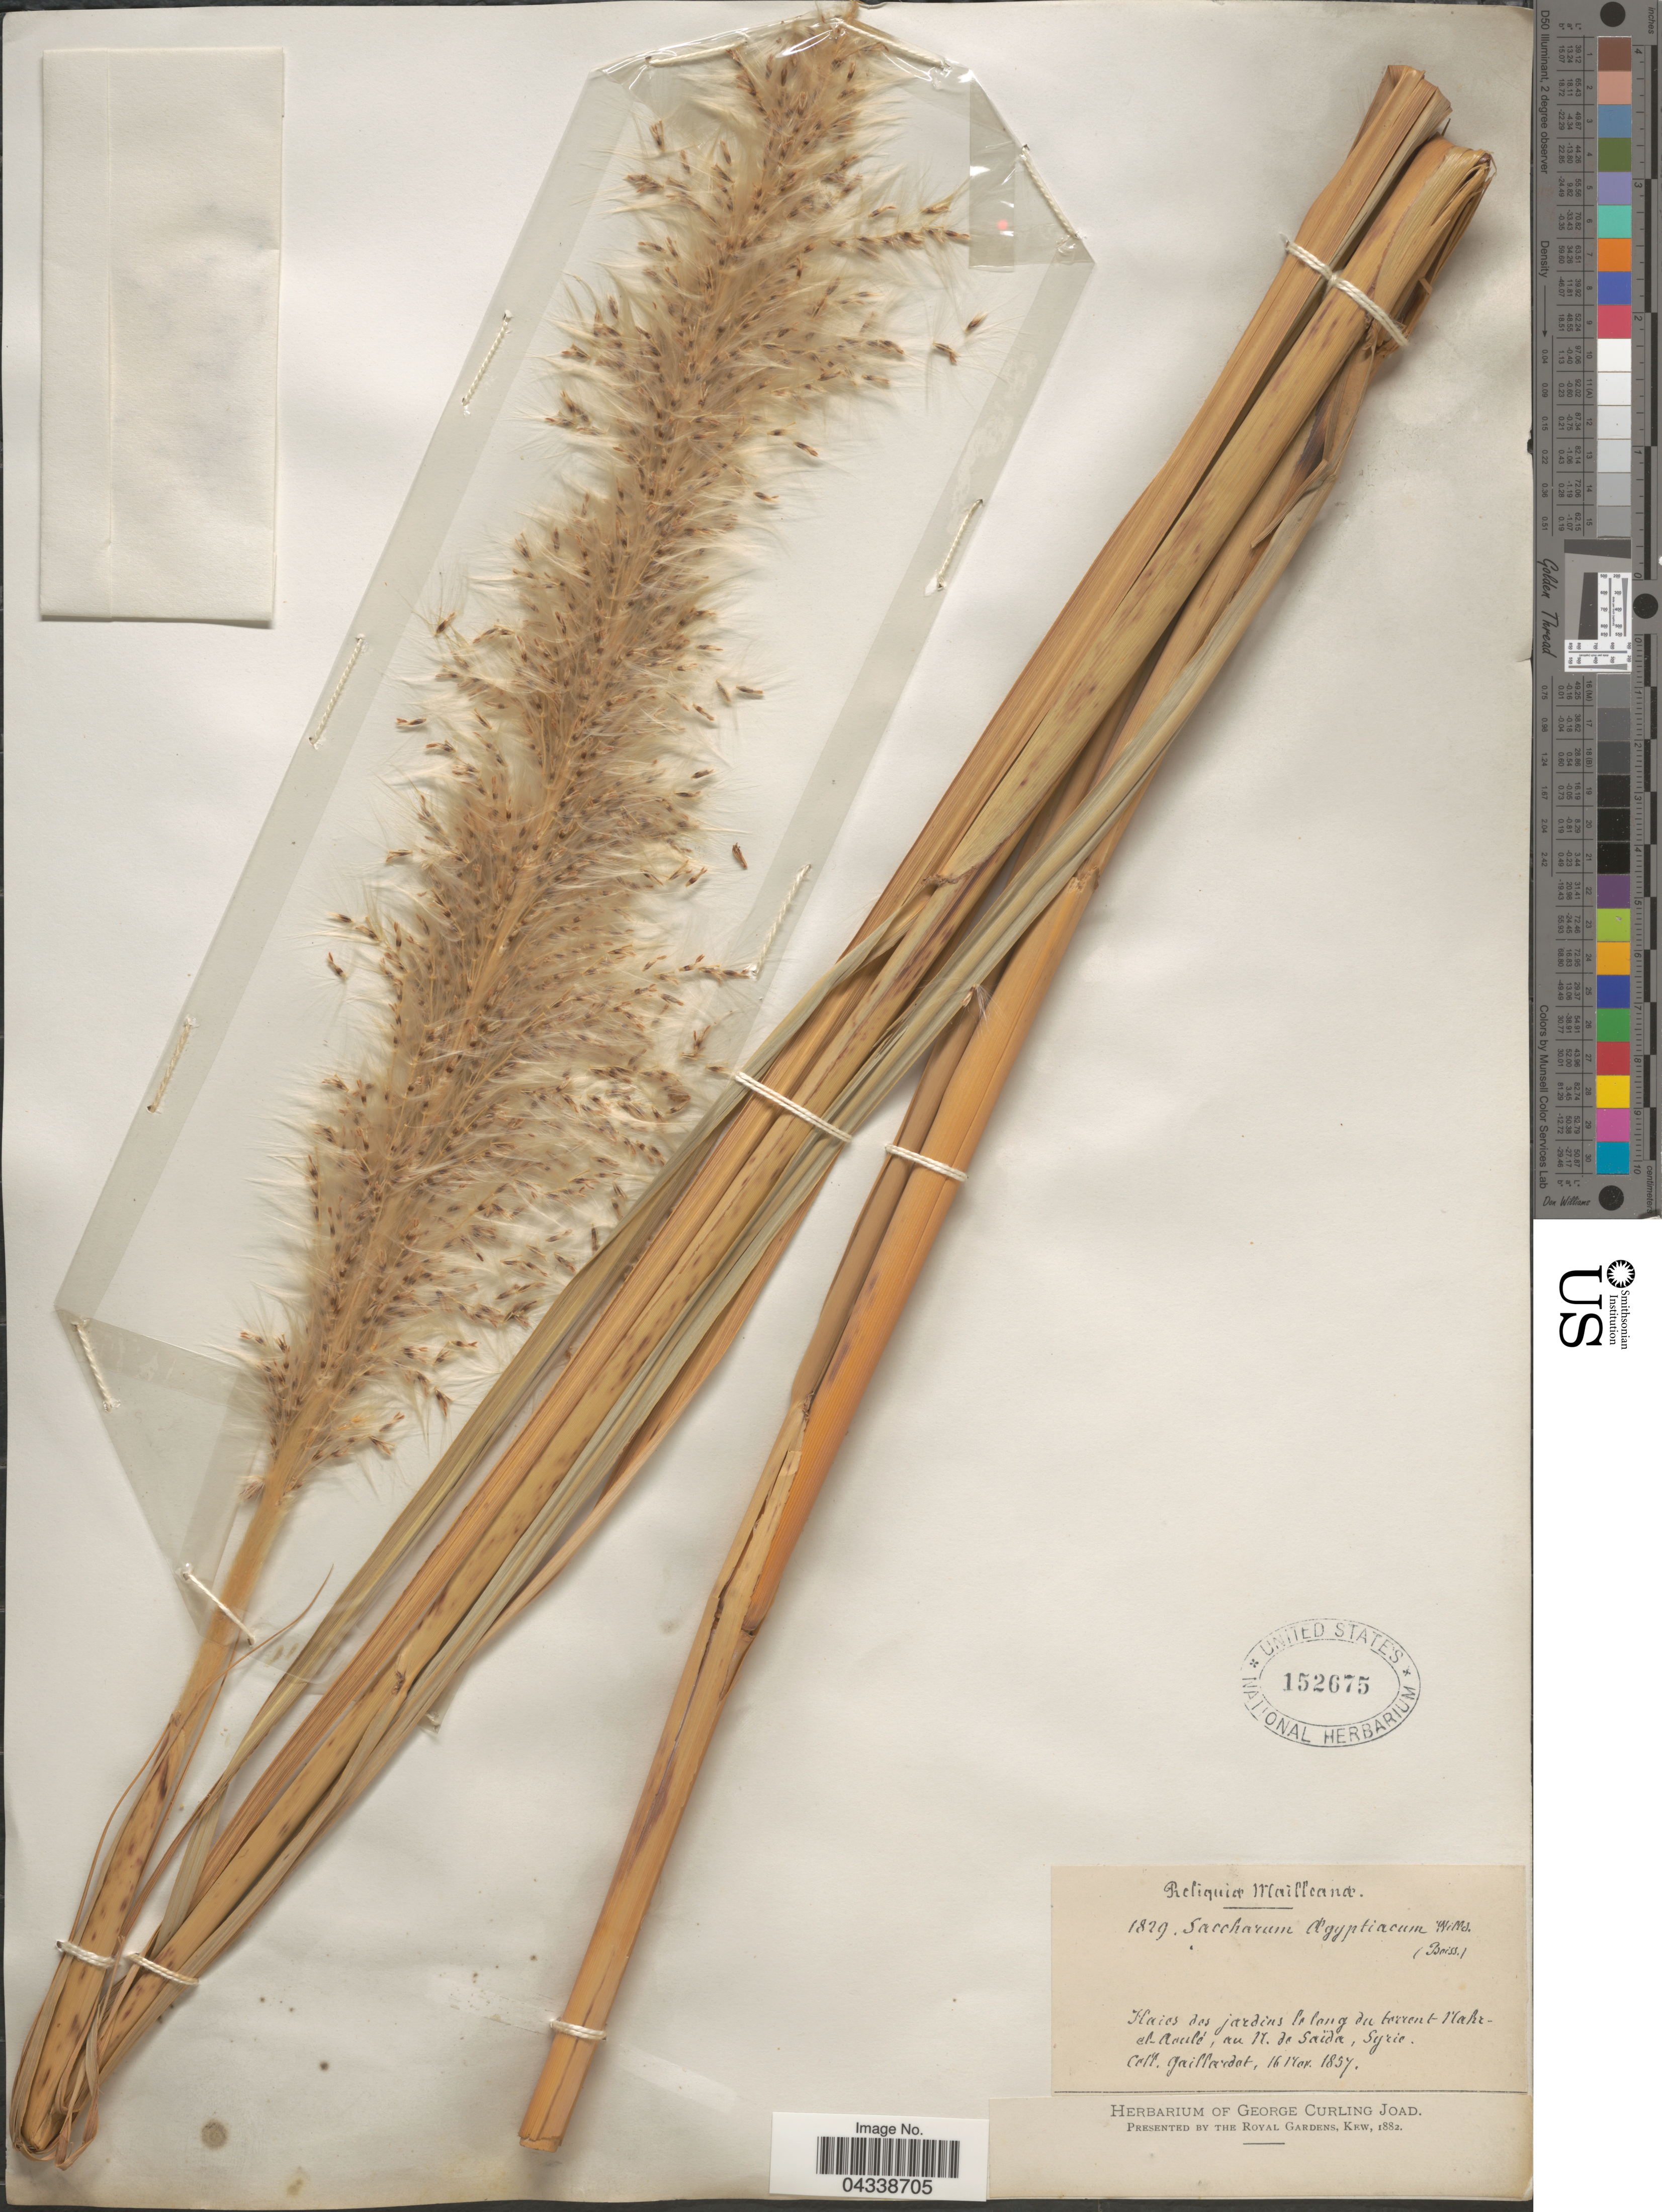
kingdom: Plantae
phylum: Tracheophyta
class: Liliopsida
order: Poales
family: Poaceae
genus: Saccharum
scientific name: Saccharum spontaneum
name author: L.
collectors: Gaillardot, --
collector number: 1829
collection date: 1857-11-16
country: Syria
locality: Haies des jardins le long du torrent Mahr-elAoulé [interpreted], au M. de Saïda , Syrie.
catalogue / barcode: US 152675